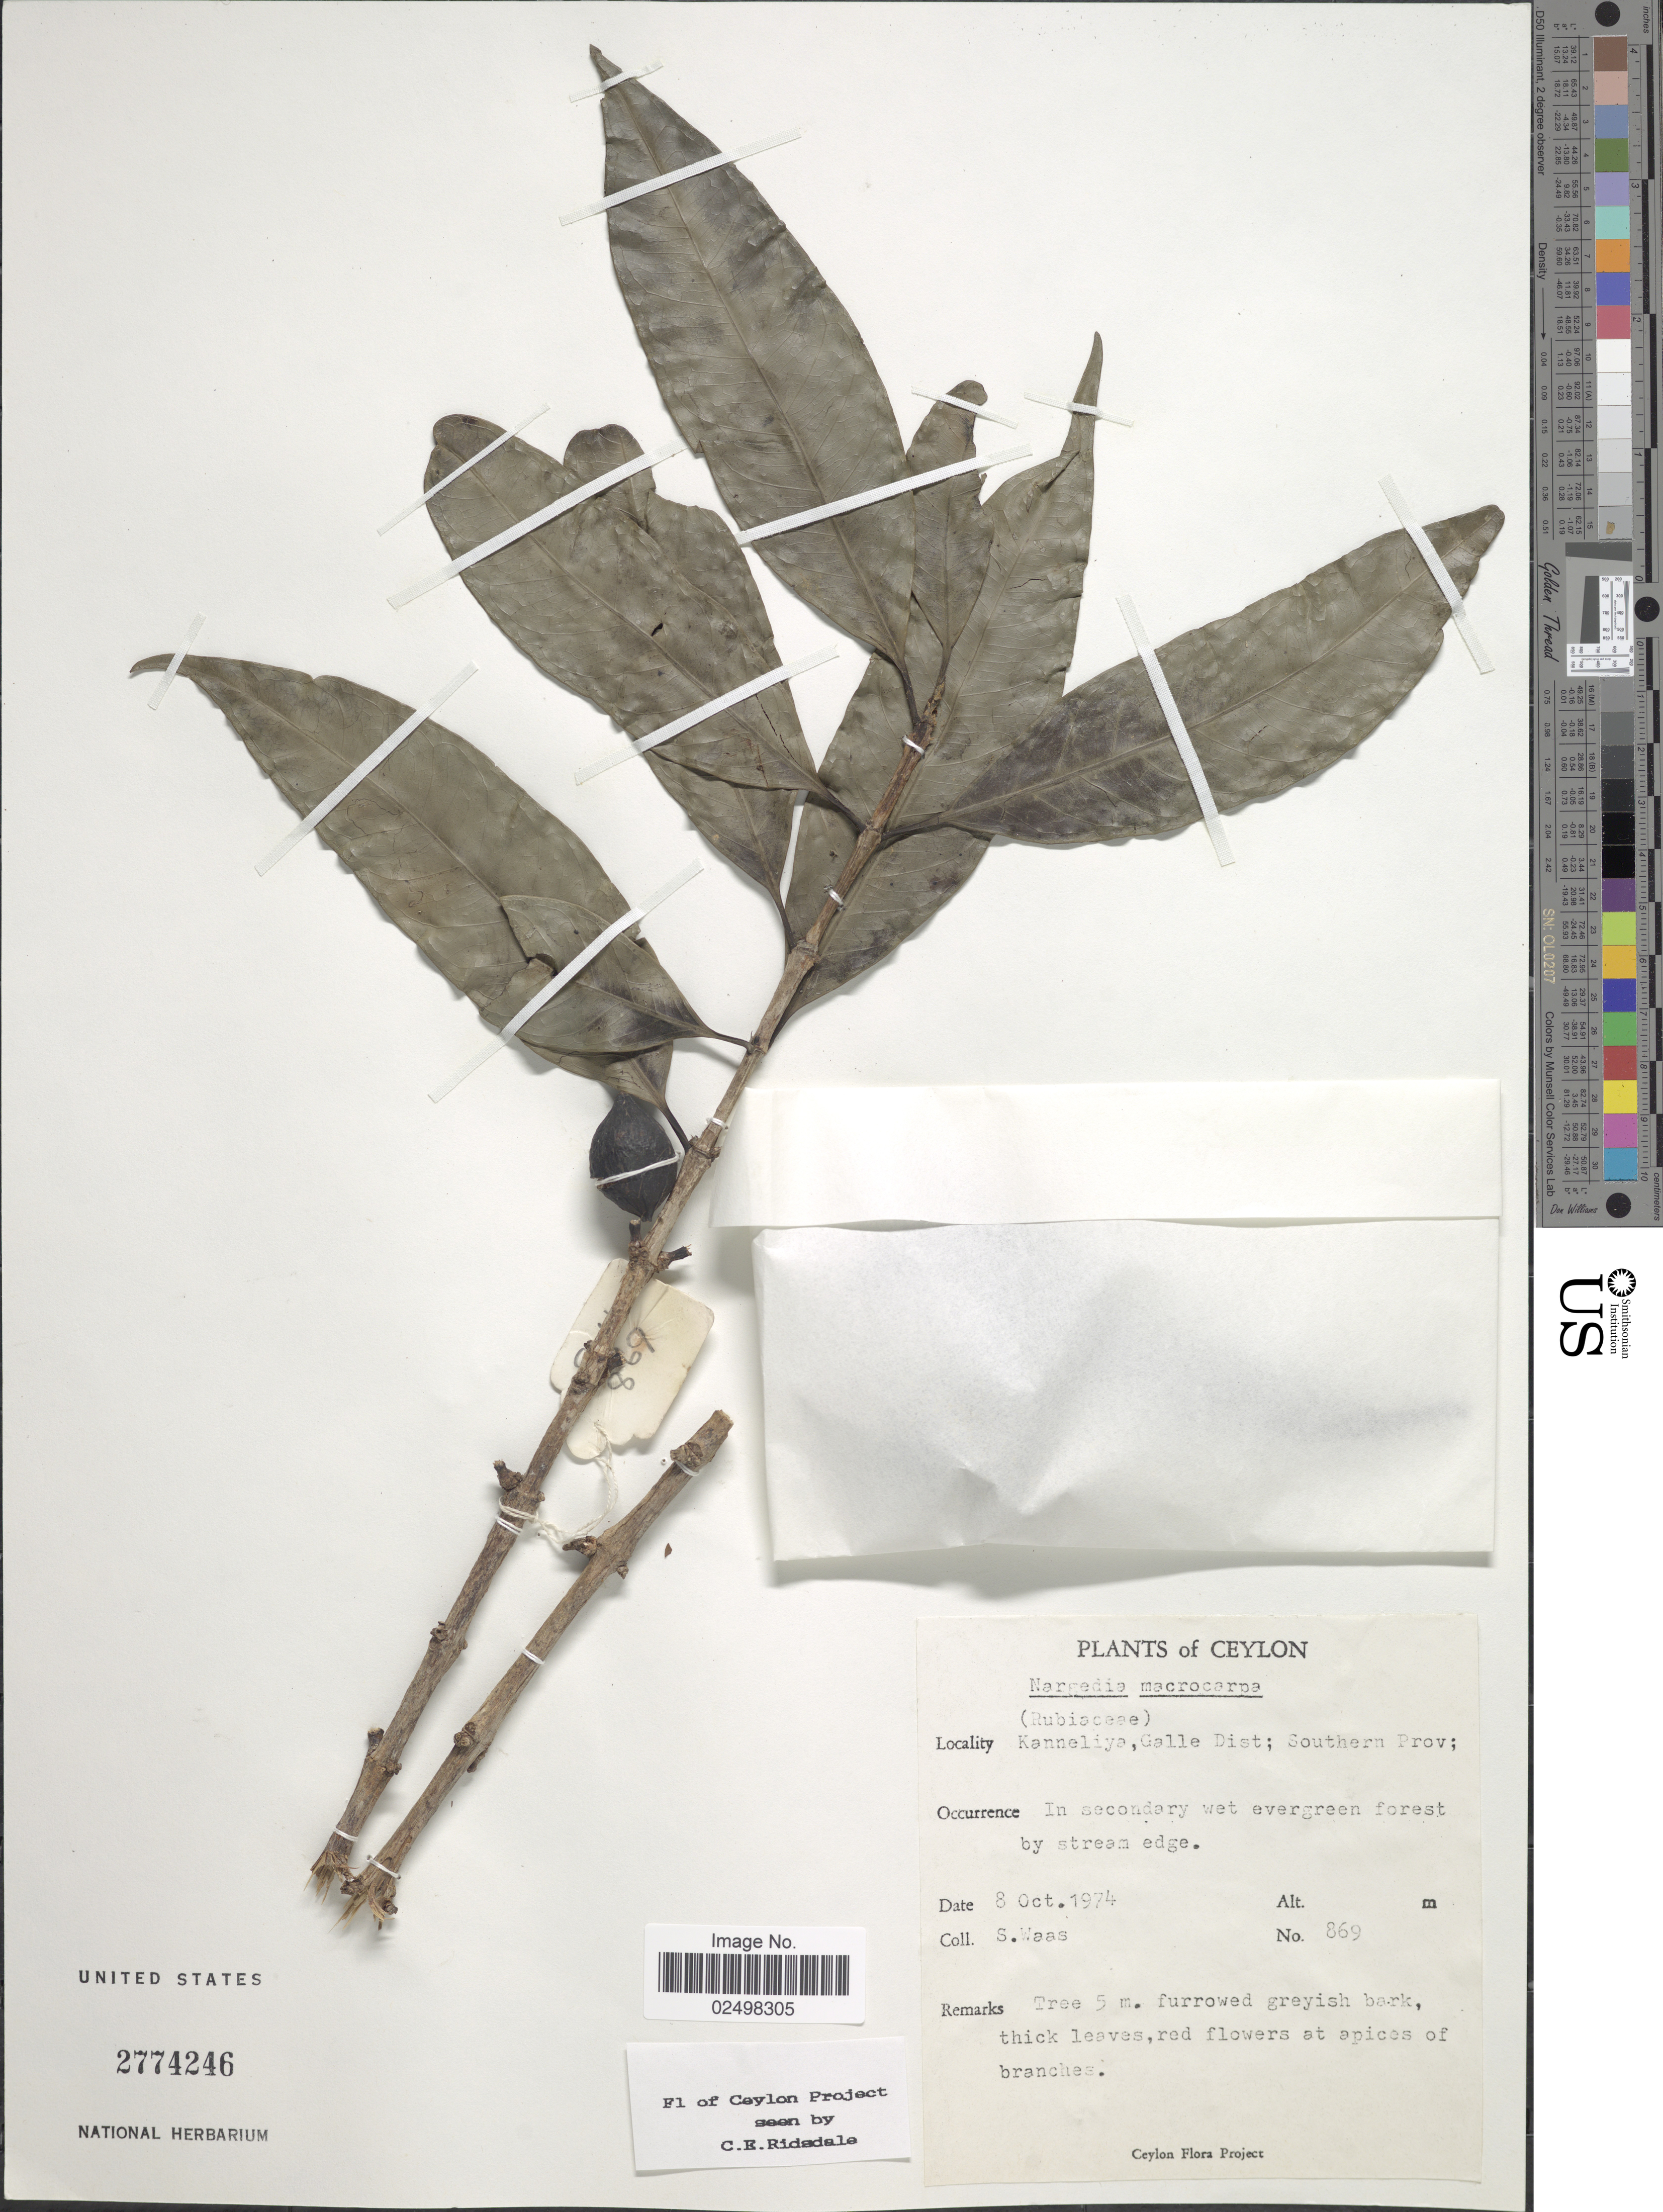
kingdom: Plantae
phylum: Tracheophyta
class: Magnoliopsida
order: Gentianales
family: Rubiaceae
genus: Nargedia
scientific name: Nargedia macrocarpa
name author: Bedd.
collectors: S. Waas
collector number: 869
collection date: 1974-10-08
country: Sri Lanka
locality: Ceylon, Kanneliya, Galle Dist.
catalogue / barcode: US 2774246